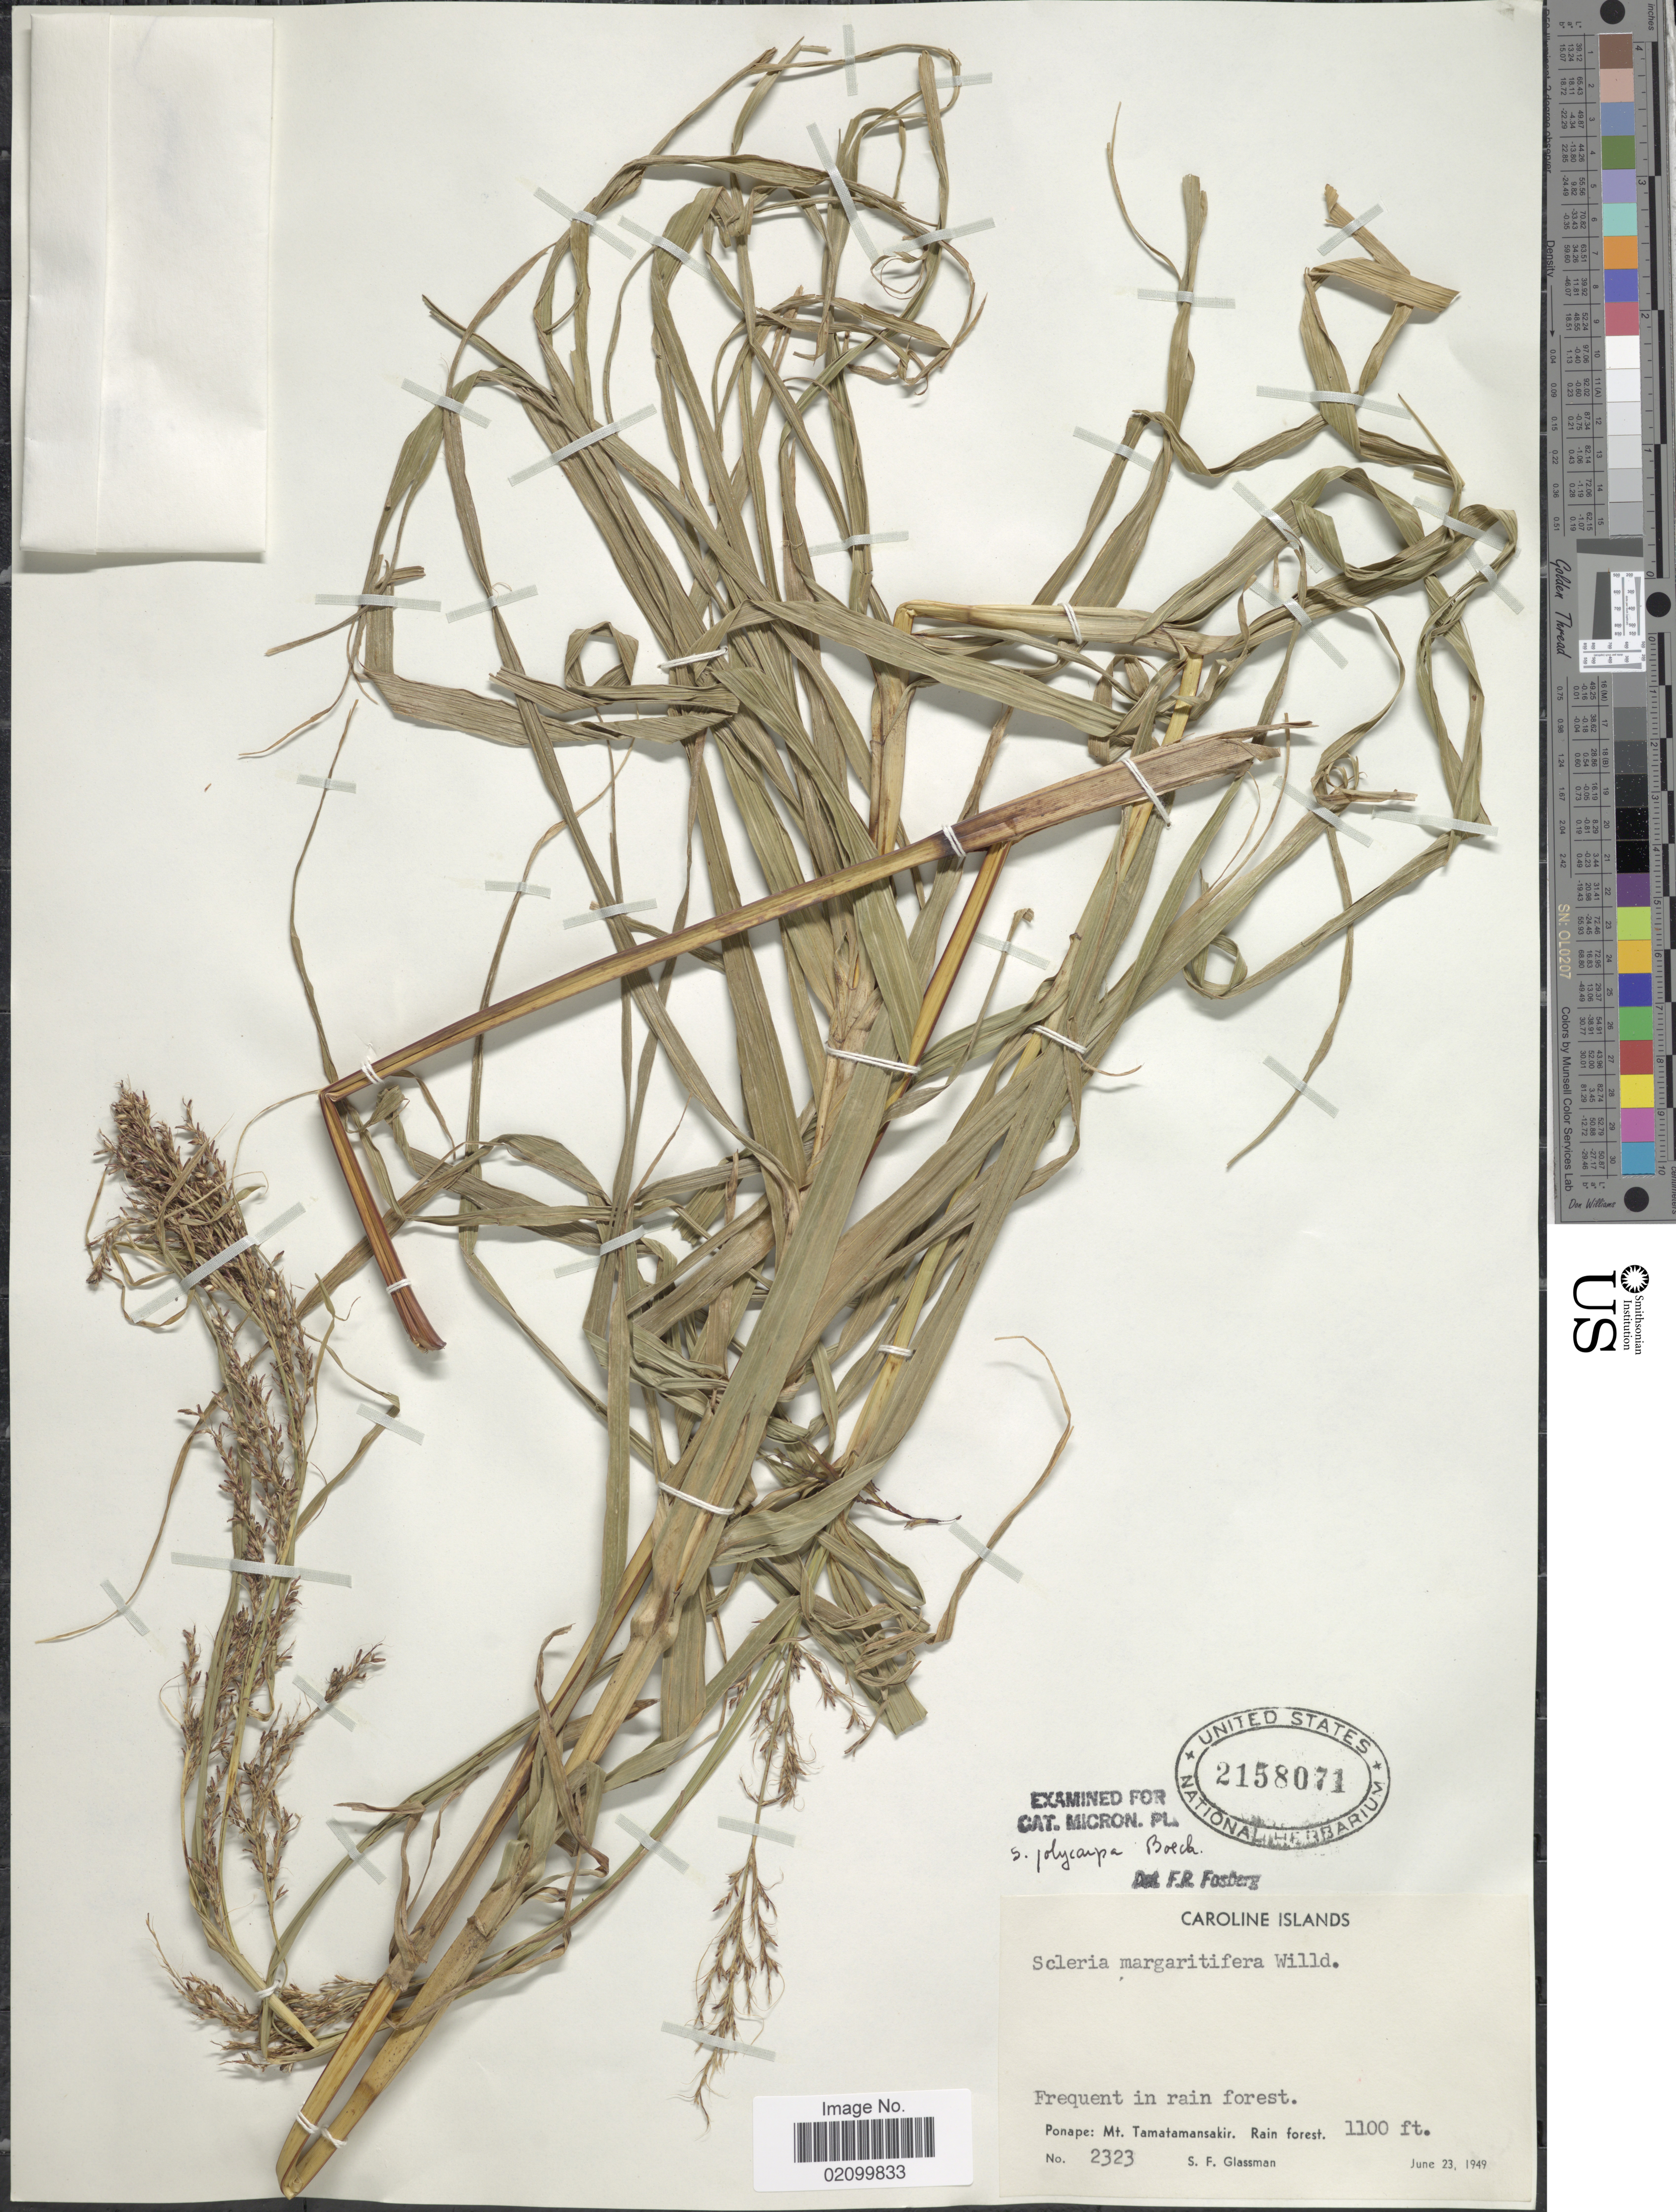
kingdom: Plantae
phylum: Tracheophyta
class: Liliopsida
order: Poales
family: Cyperaceae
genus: Scleria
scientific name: Scleria polycarpa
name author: Boeckeler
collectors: S. F. Glassman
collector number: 2323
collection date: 1949-06-23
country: Micronesia, Federated States of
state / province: Pohnpei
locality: Caroline Islands. Ponape: Mt. Tamatamansakir. Rain forest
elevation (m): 335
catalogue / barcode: US 2158071